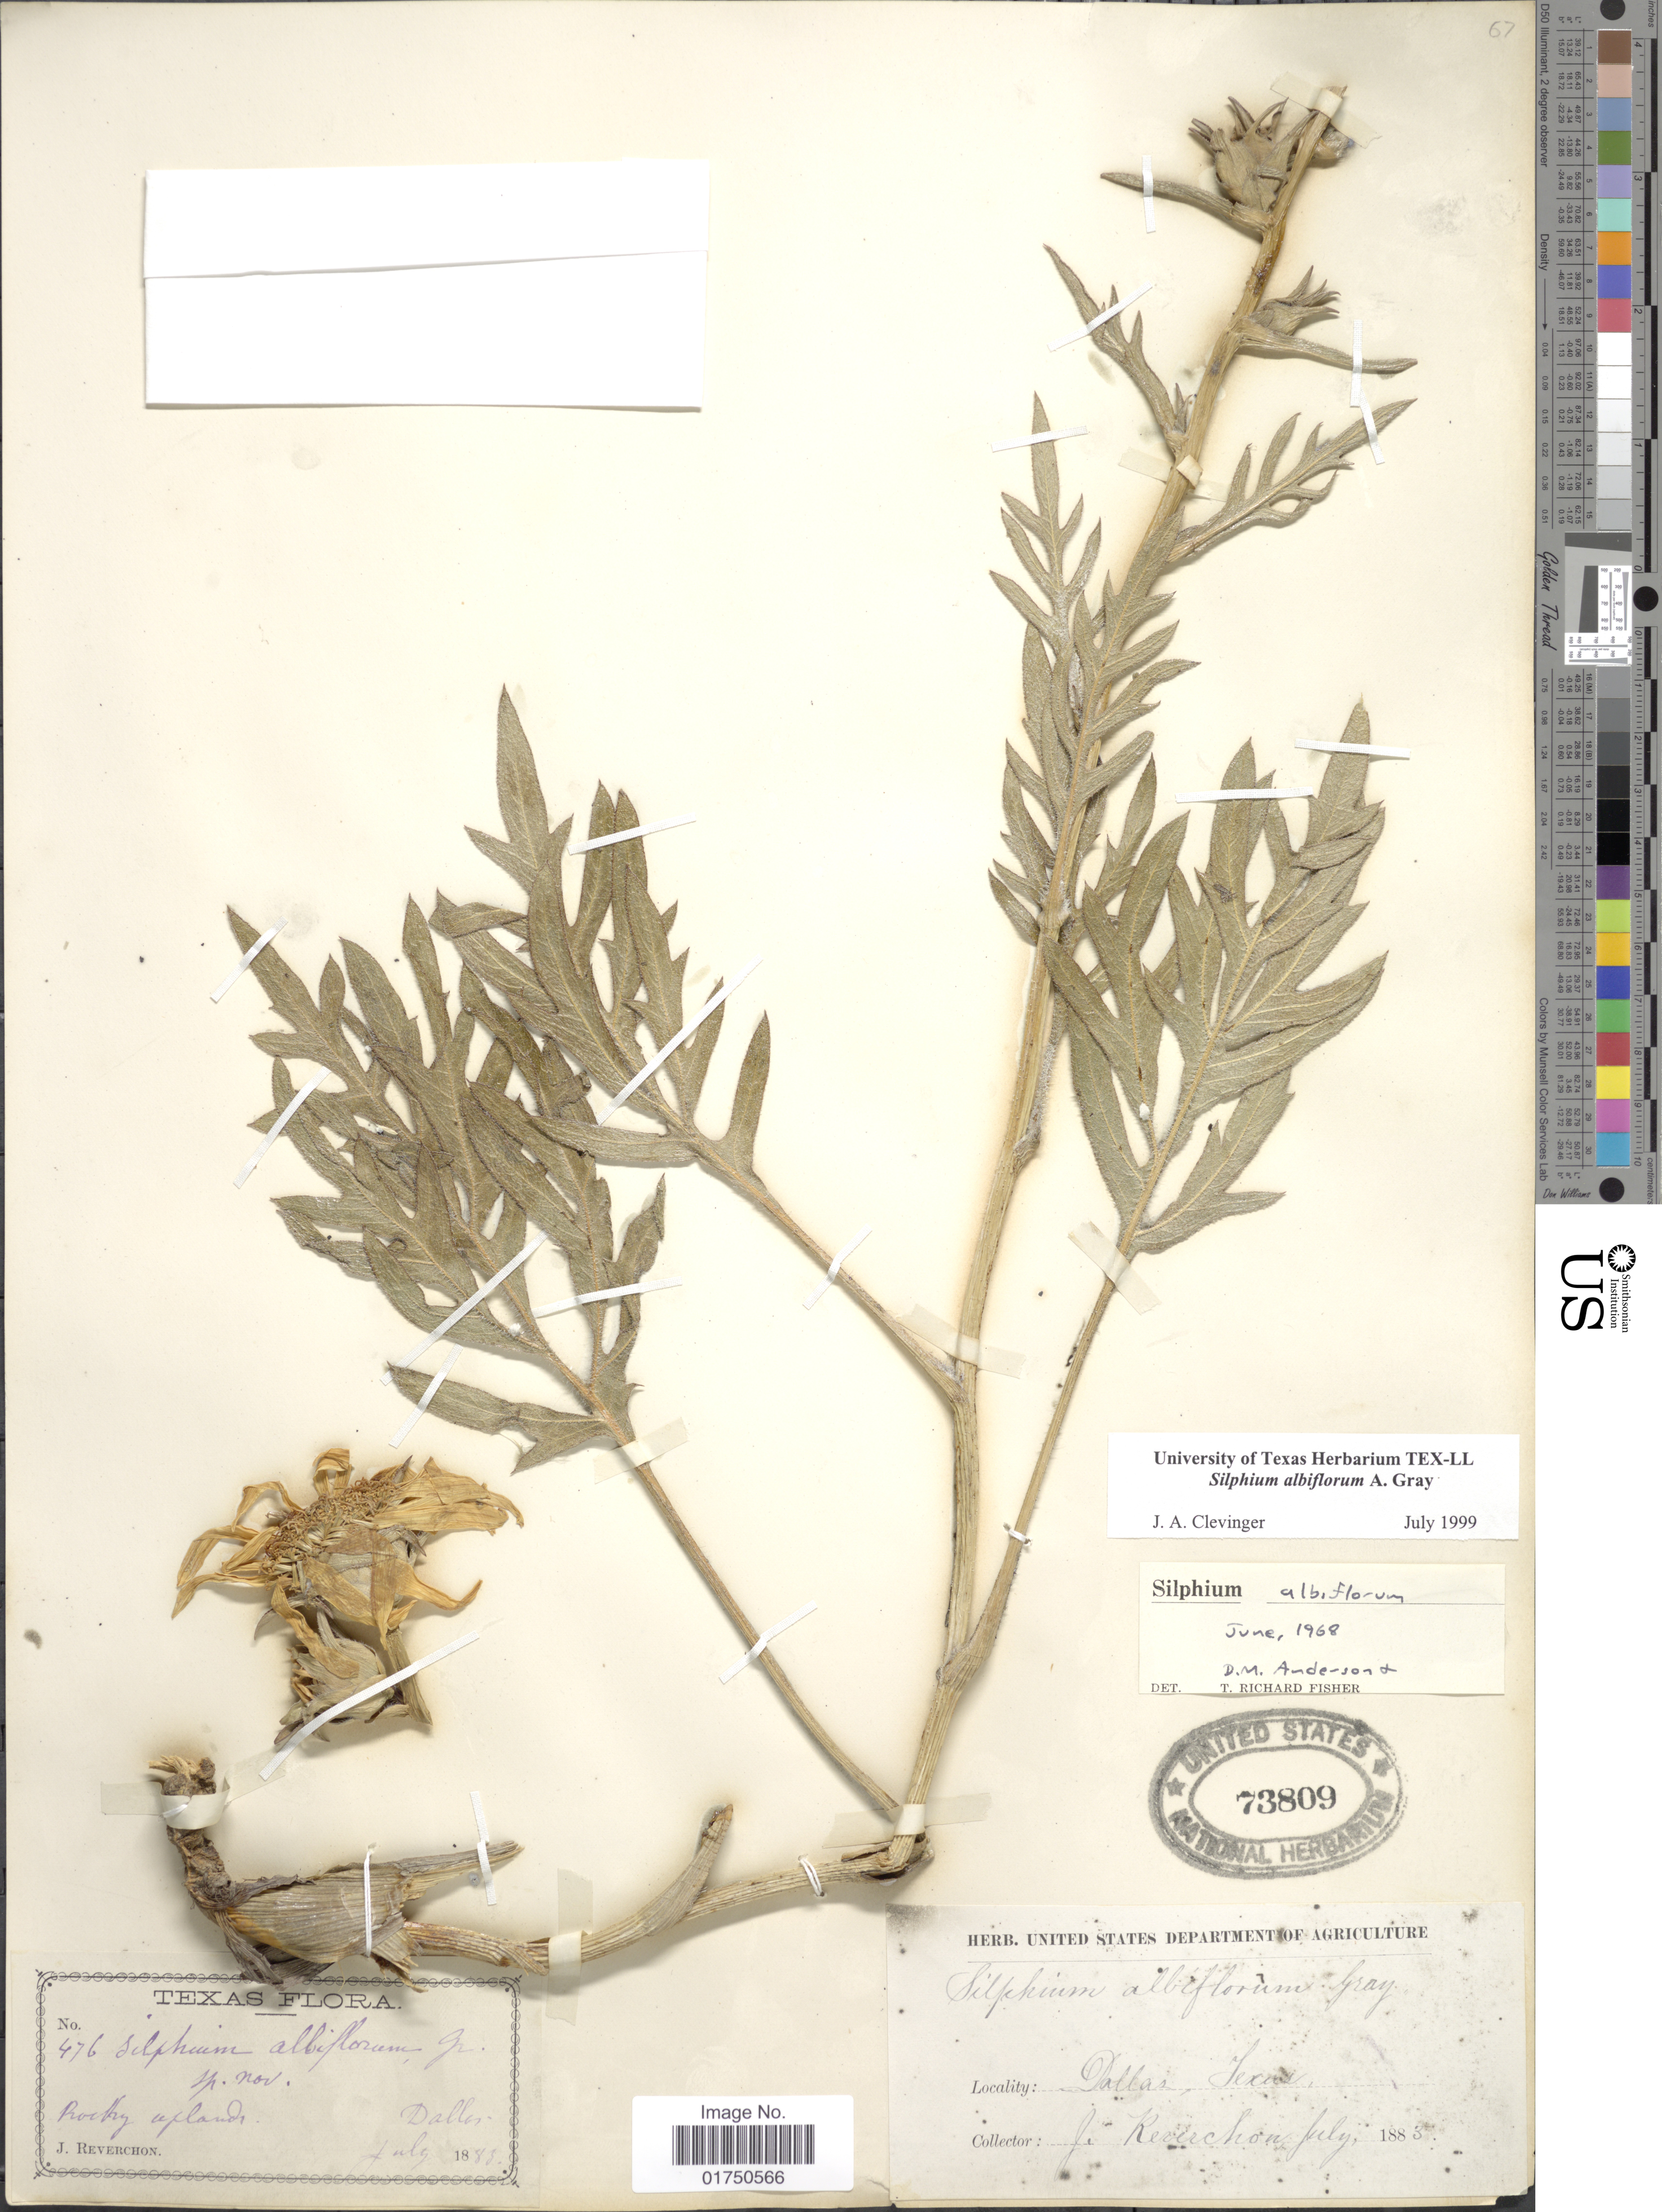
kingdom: Plantae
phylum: Tracheophyta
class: Magnoliopsida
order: Asterales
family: Asteraceae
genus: Silphium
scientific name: Silphium albiflorum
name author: A. Gray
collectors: J. Reverchon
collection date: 1883-07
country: United States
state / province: Texas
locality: Rocky uplands. Dallas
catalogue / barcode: US 73809